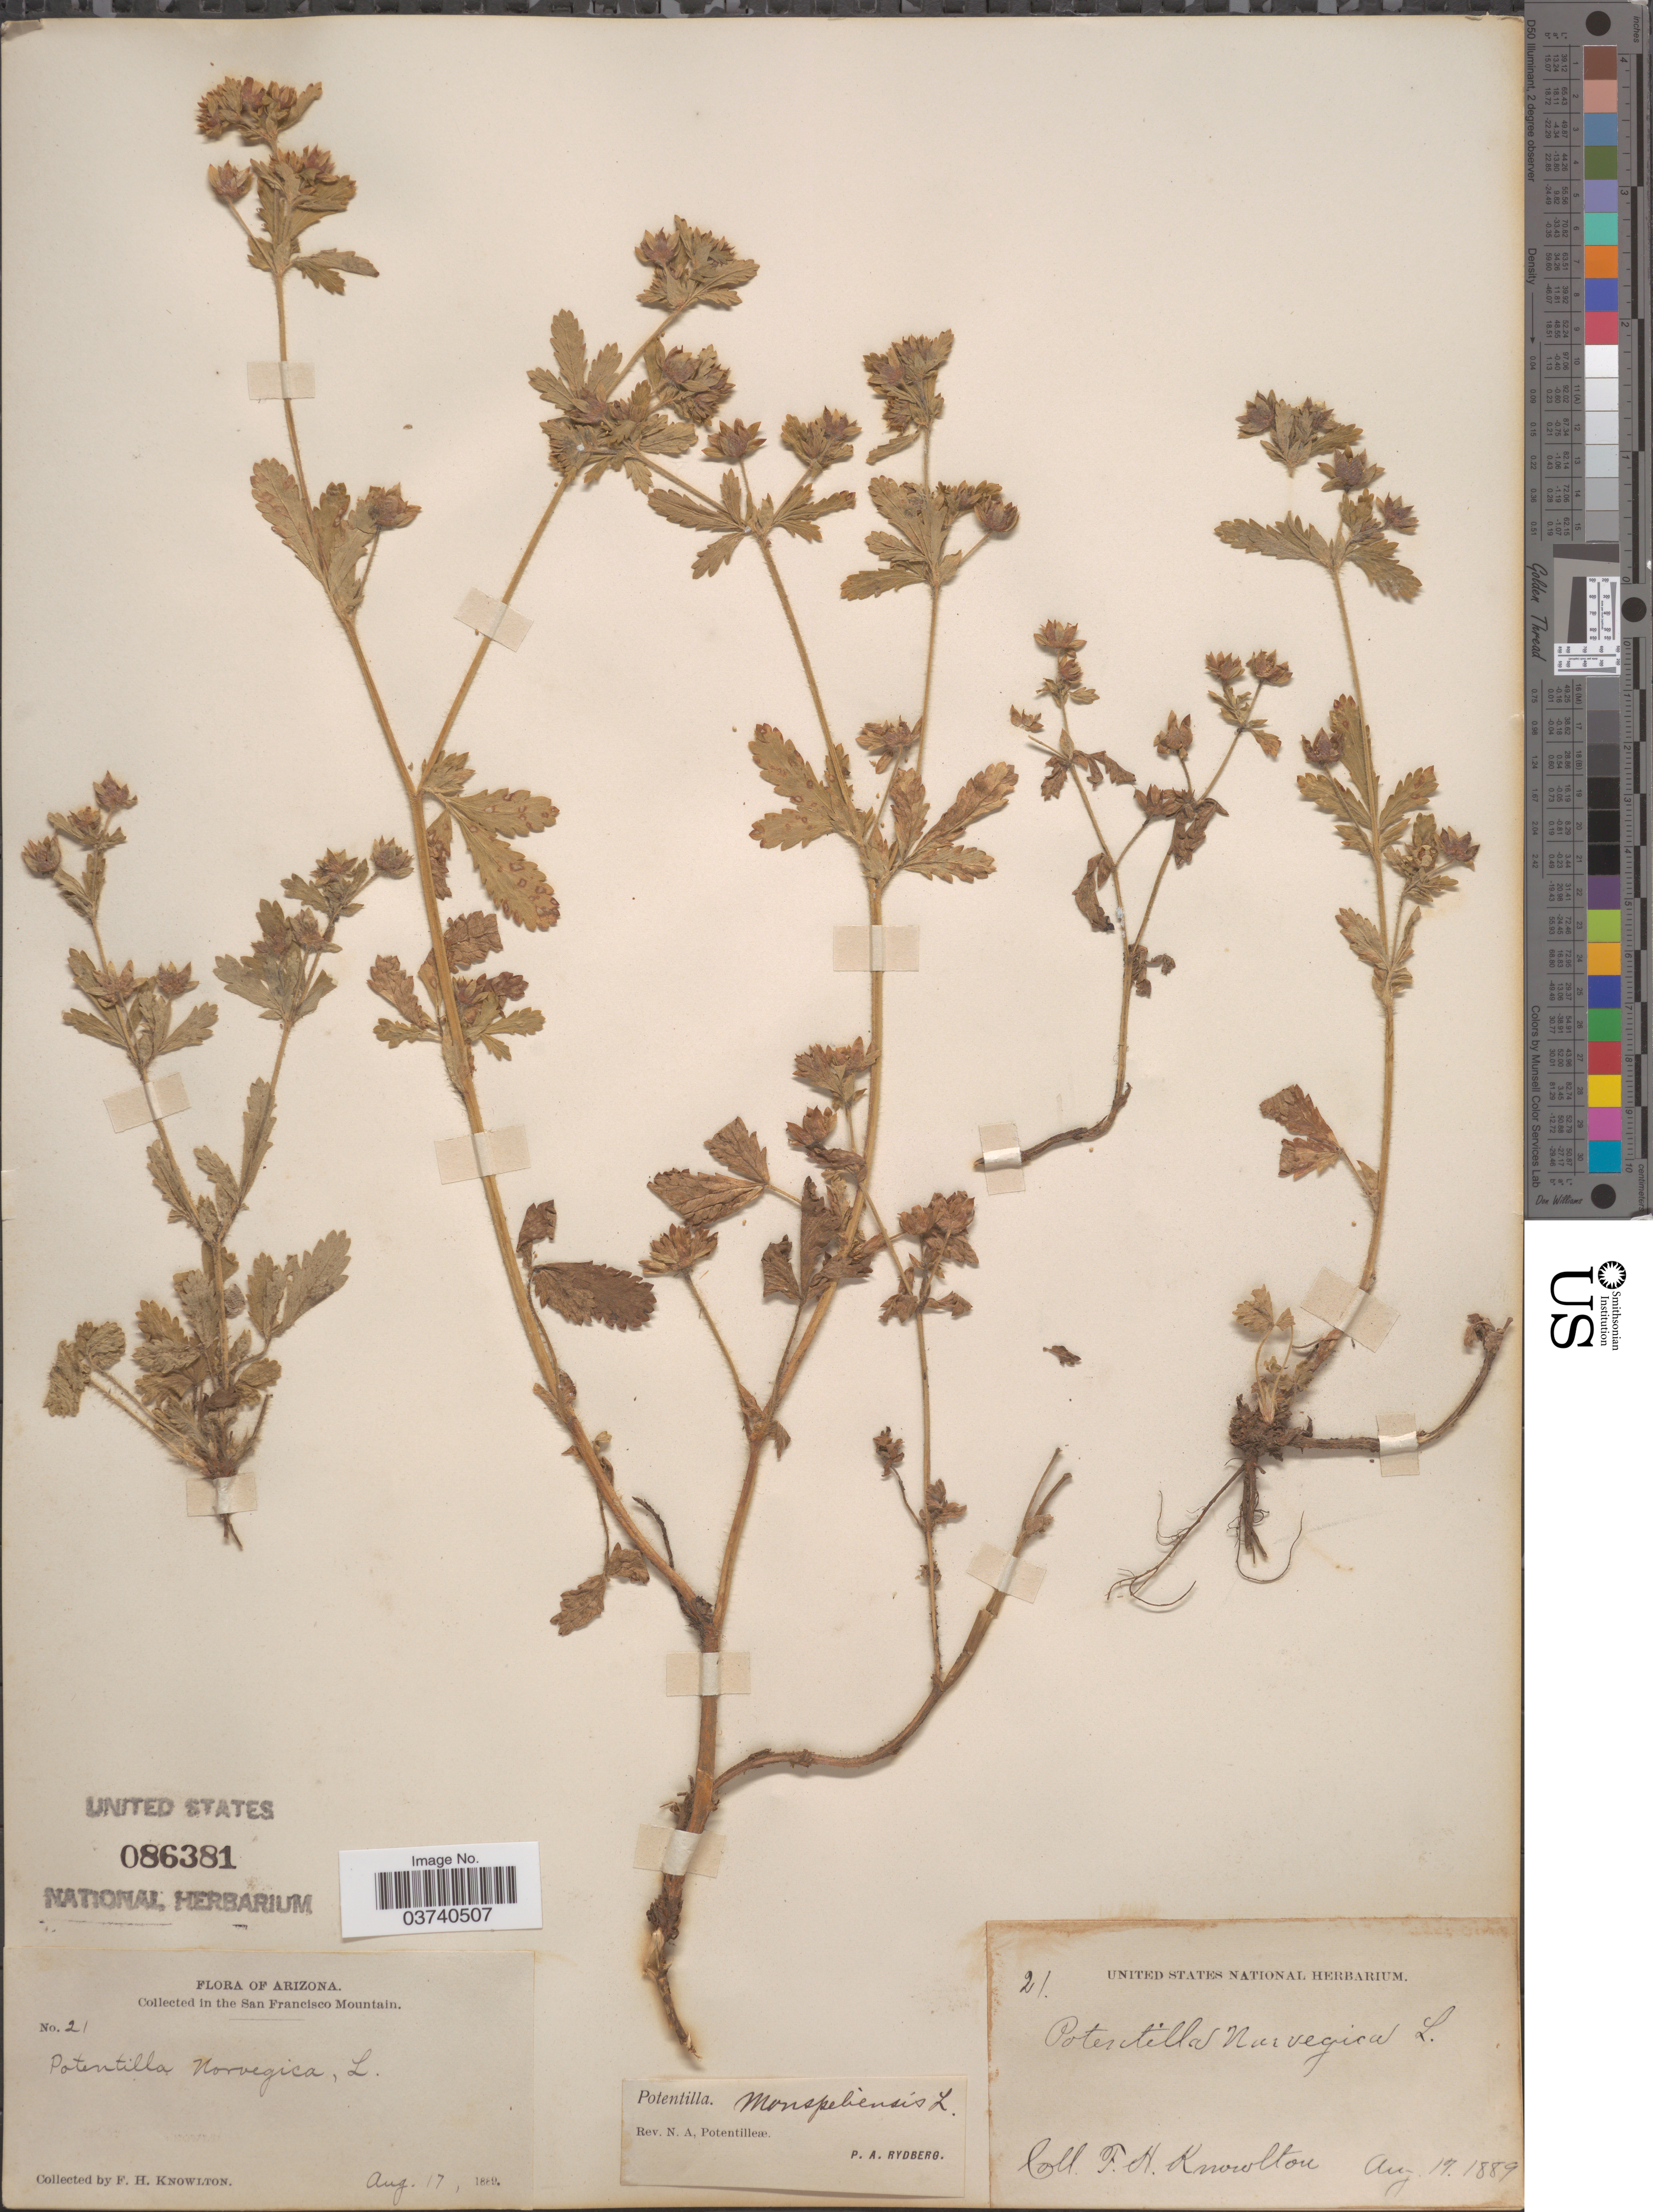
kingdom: Plantae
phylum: Tracheophyta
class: Magnoliopsida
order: Rosales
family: Rosaceae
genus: Potentilla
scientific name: Potentilla norvegica subsp. monspeliensis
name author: (L.) Asch. & Graebn.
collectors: F. H. Knowlton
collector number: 21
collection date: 1889-08-17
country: United States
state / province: Arizona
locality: San Francisco Mountain.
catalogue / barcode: US 86381